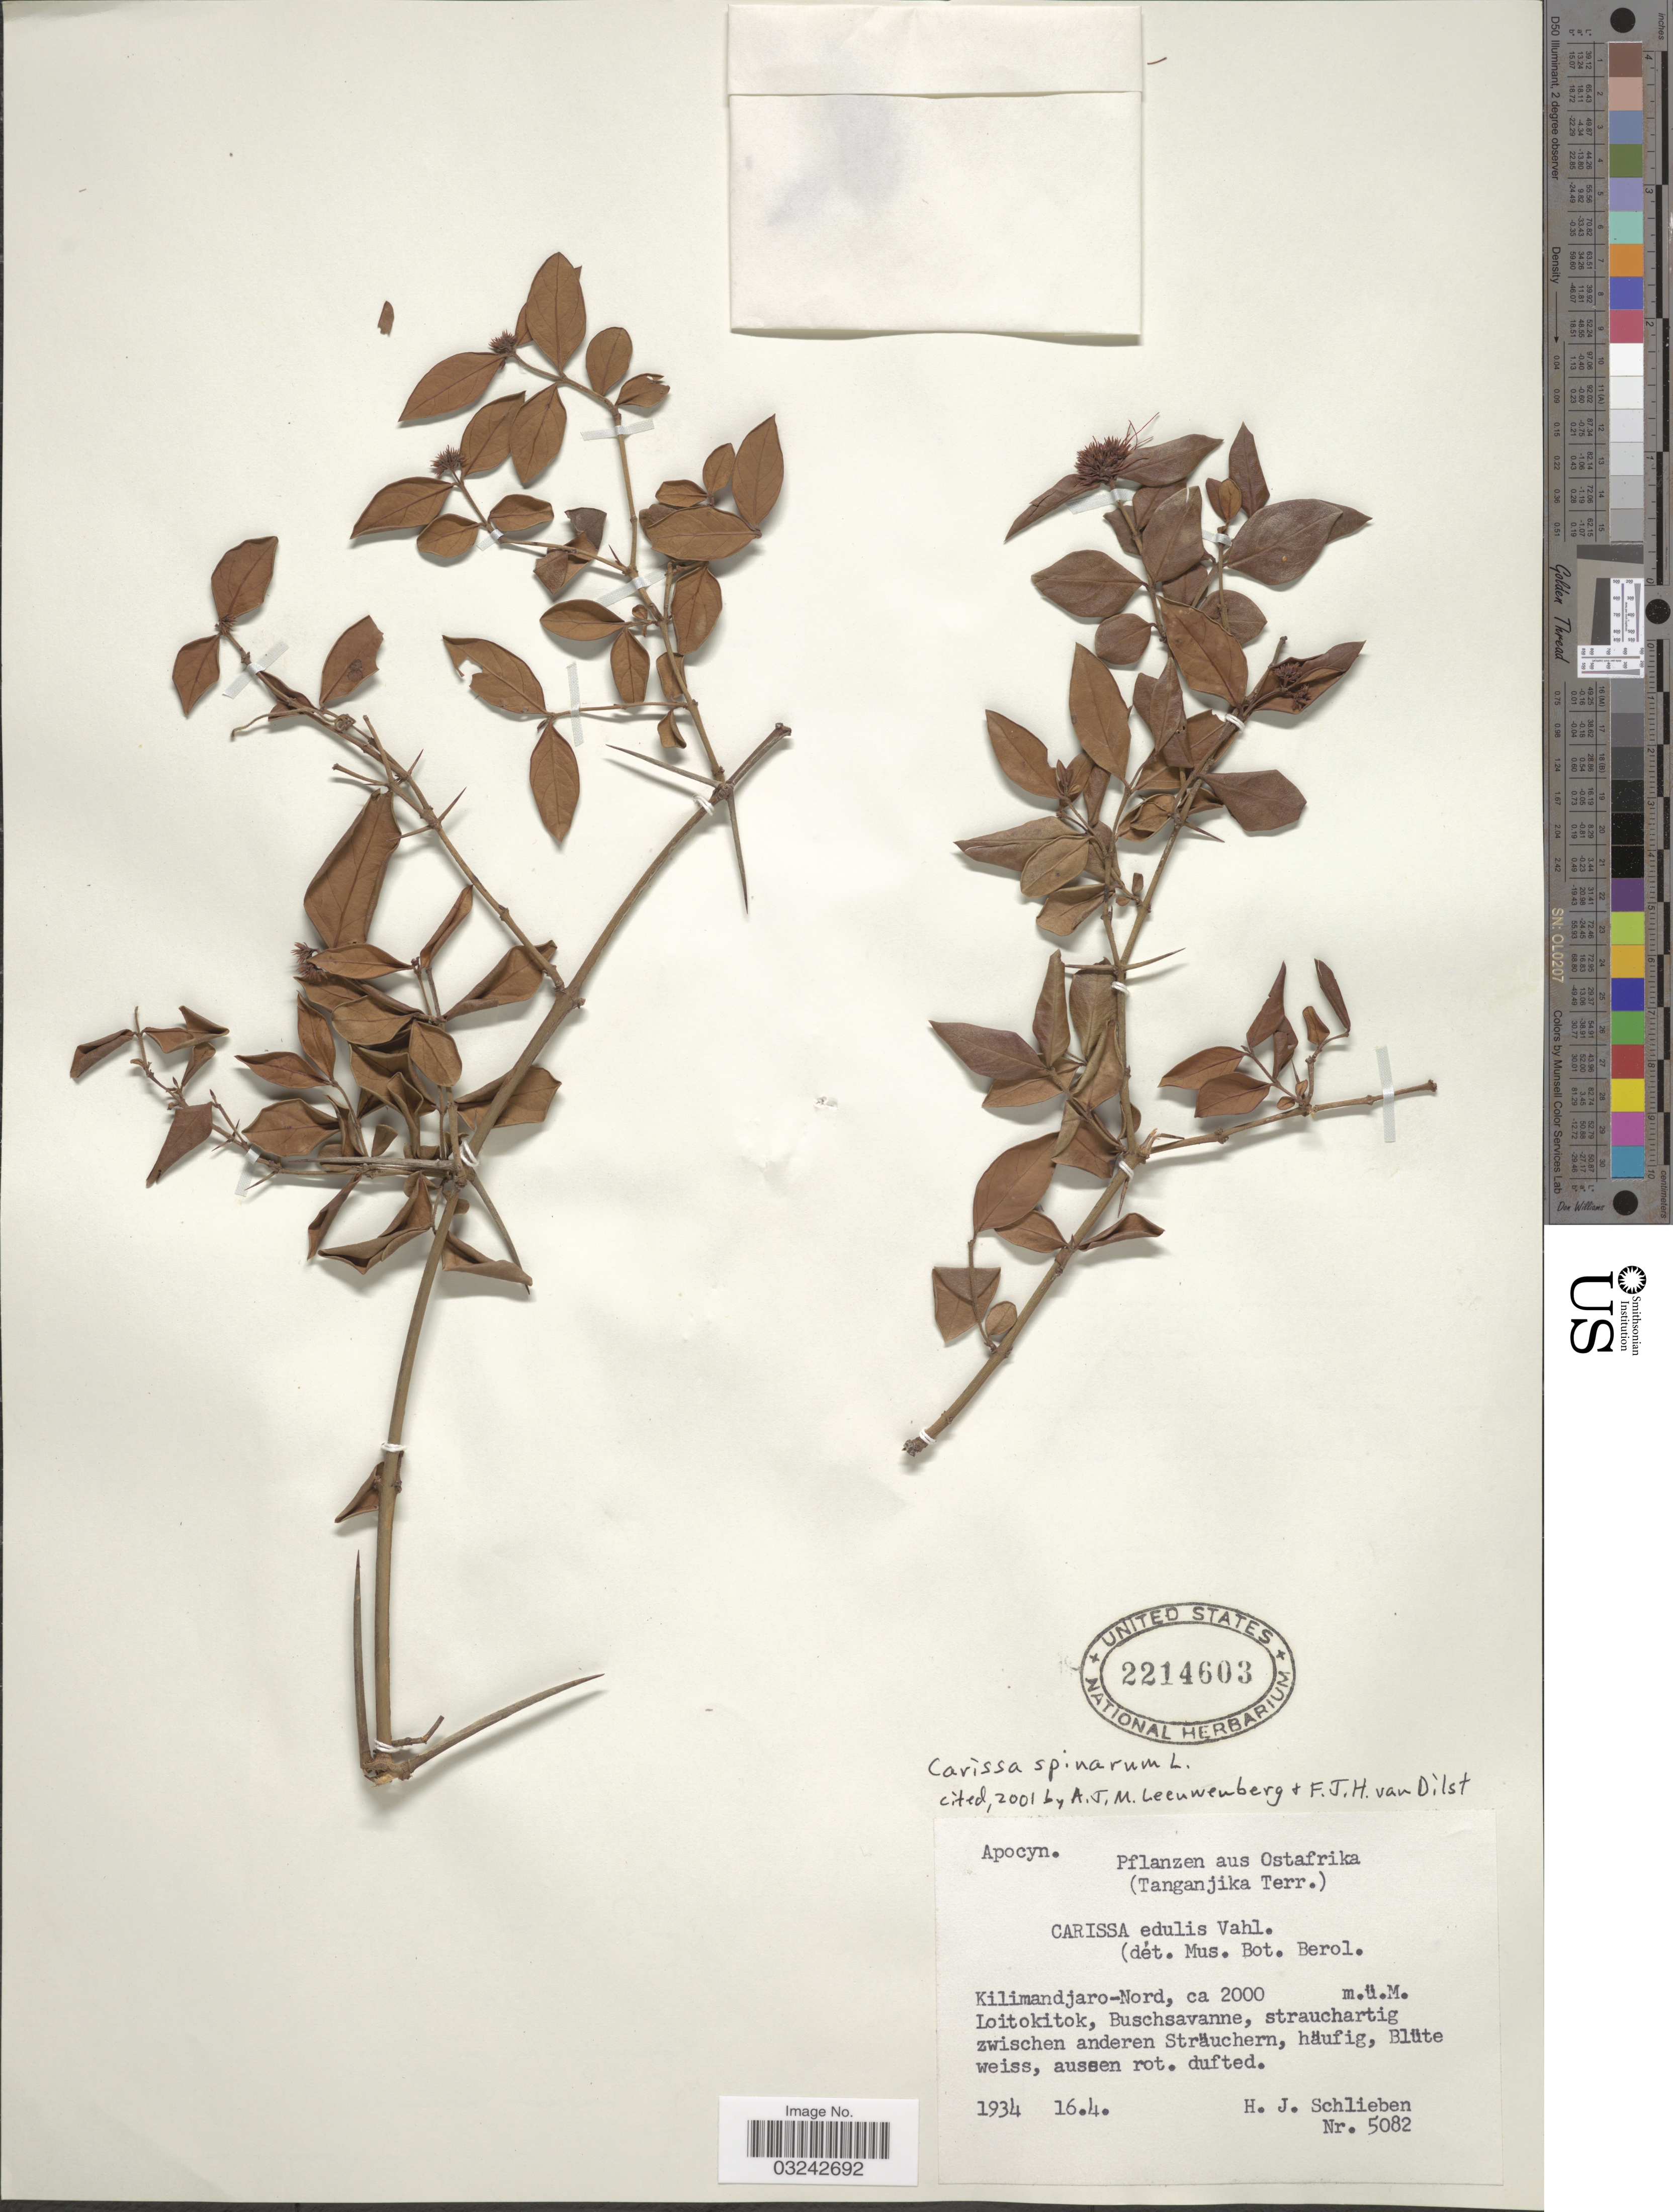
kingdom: Plantae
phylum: Tracheophyta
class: Magnoliopsida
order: Gentianales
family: Apocynaceae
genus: Carissa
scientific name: Carissa spinarum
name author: L.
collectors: H. J. Schlieben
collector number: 5082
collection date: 1934-04-16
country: Tanzania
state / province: Kilimanjaro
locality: Ostafrika (Tanganjika Terr.). Kilimandjaro-Nord. Loitikitok.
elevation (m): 2000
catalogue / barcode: US 2214603